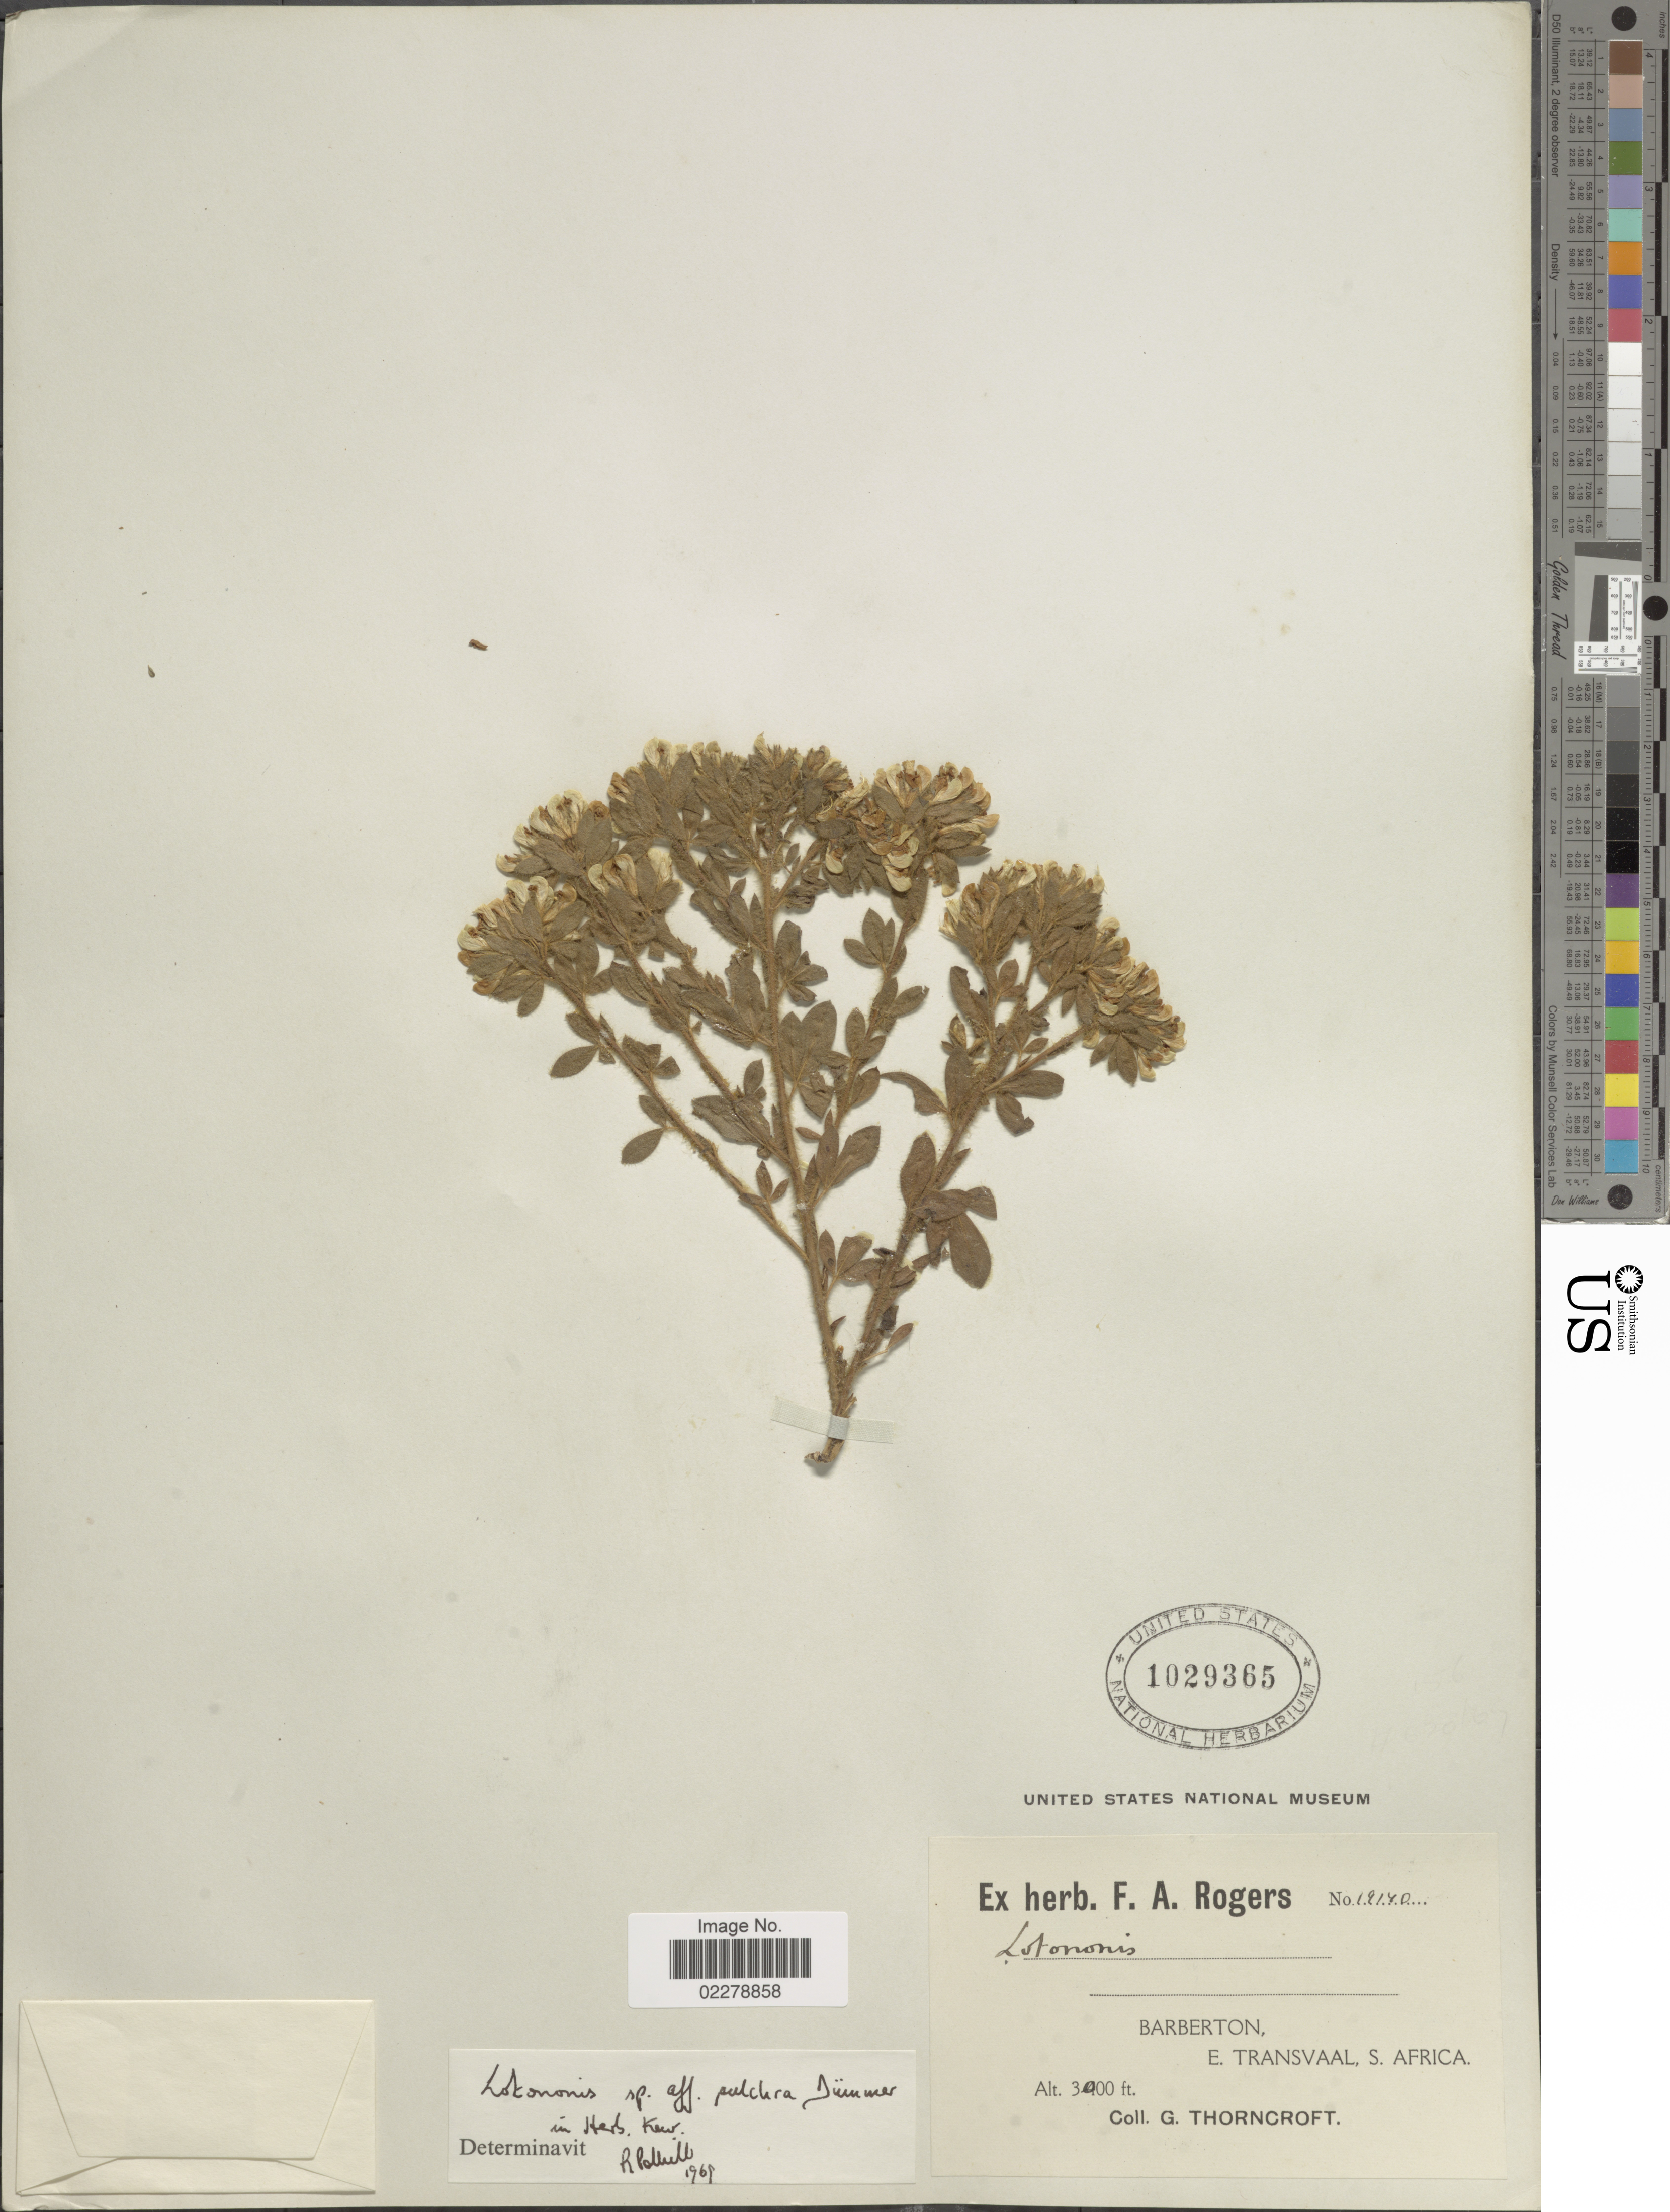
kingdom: Plantae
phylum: Tracheophyta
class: Magnoliopsida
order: Fabales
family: Fabaceae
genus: Lotononis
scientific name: Lotononis pulchra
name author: Dümmer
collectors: G. Thorncroft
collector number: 19140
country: South Africa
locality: Barberton, E. Transvaal, S. Africa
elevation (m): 914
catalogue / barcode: US 1029365